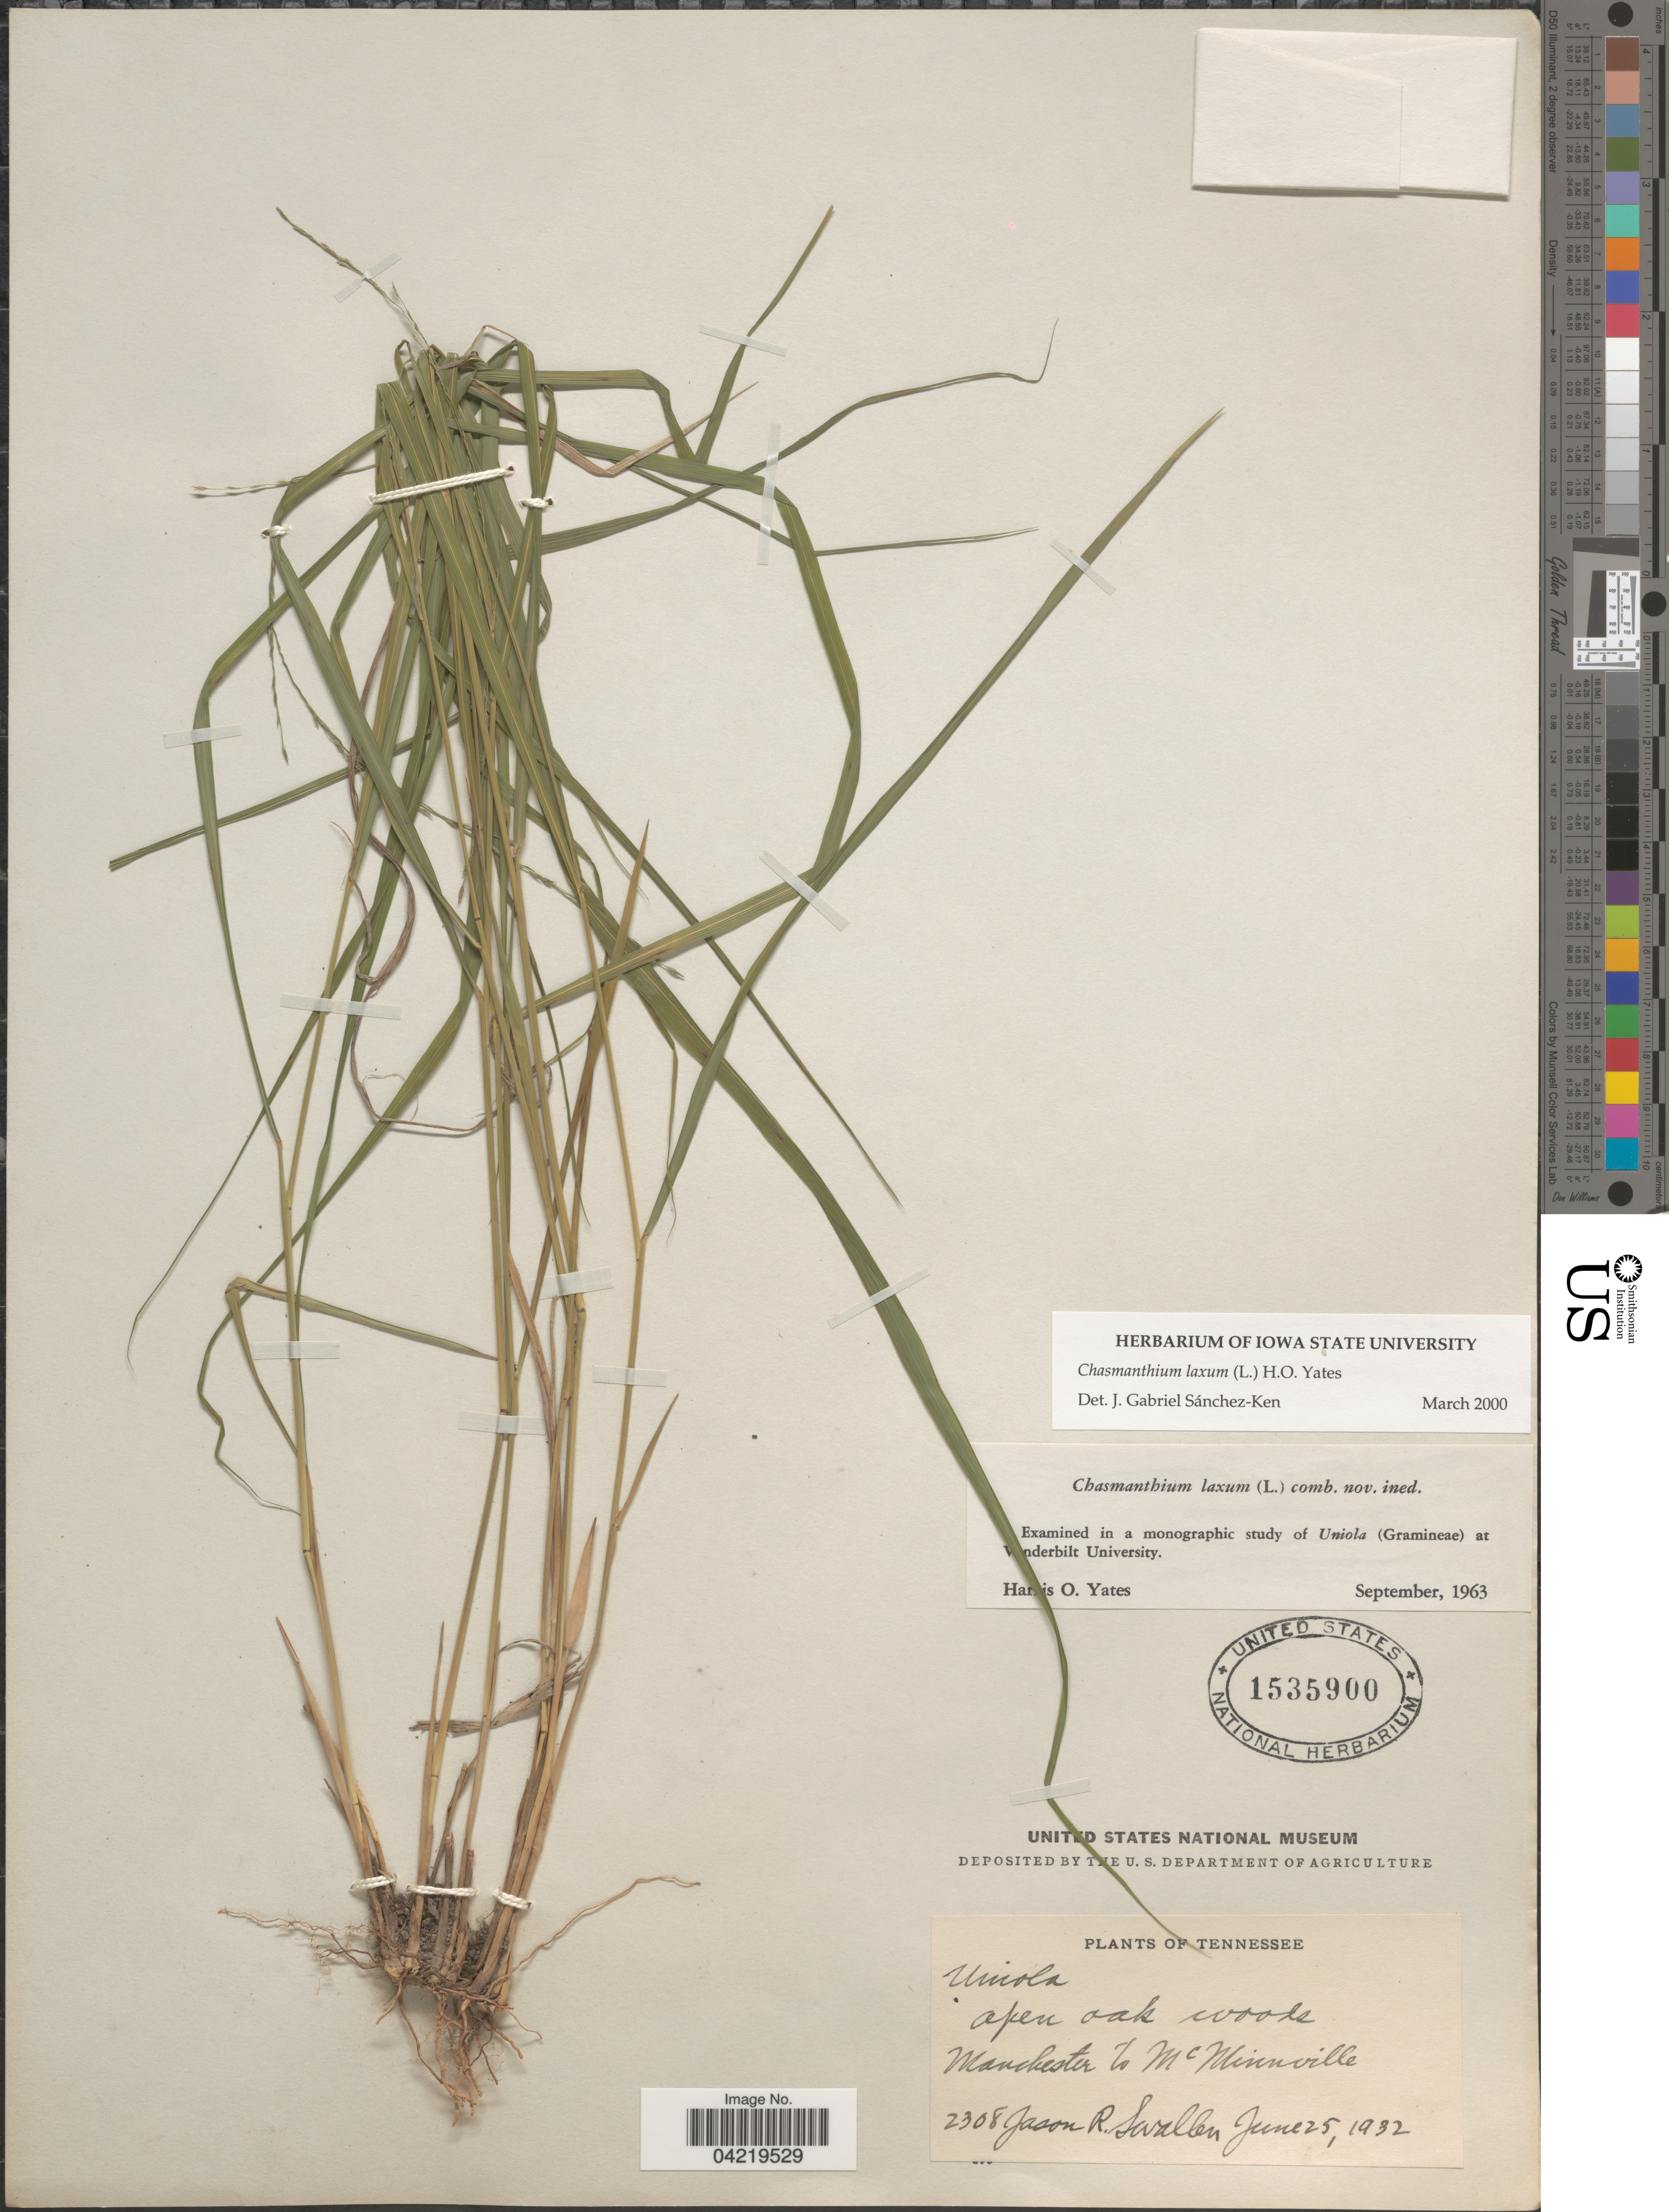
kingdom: Plantae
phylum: Tracheophyta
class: Liliopsida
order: Poales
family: Poaceae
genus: Chasmanthium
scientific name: Chasmanthium laxum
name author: (L.) H.O. Yates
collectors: J. R. Swallen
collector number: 2308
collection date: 1932-06-25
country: United States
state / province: Tennessee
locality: Manchester to McMinnville.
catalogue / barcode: US 1535900